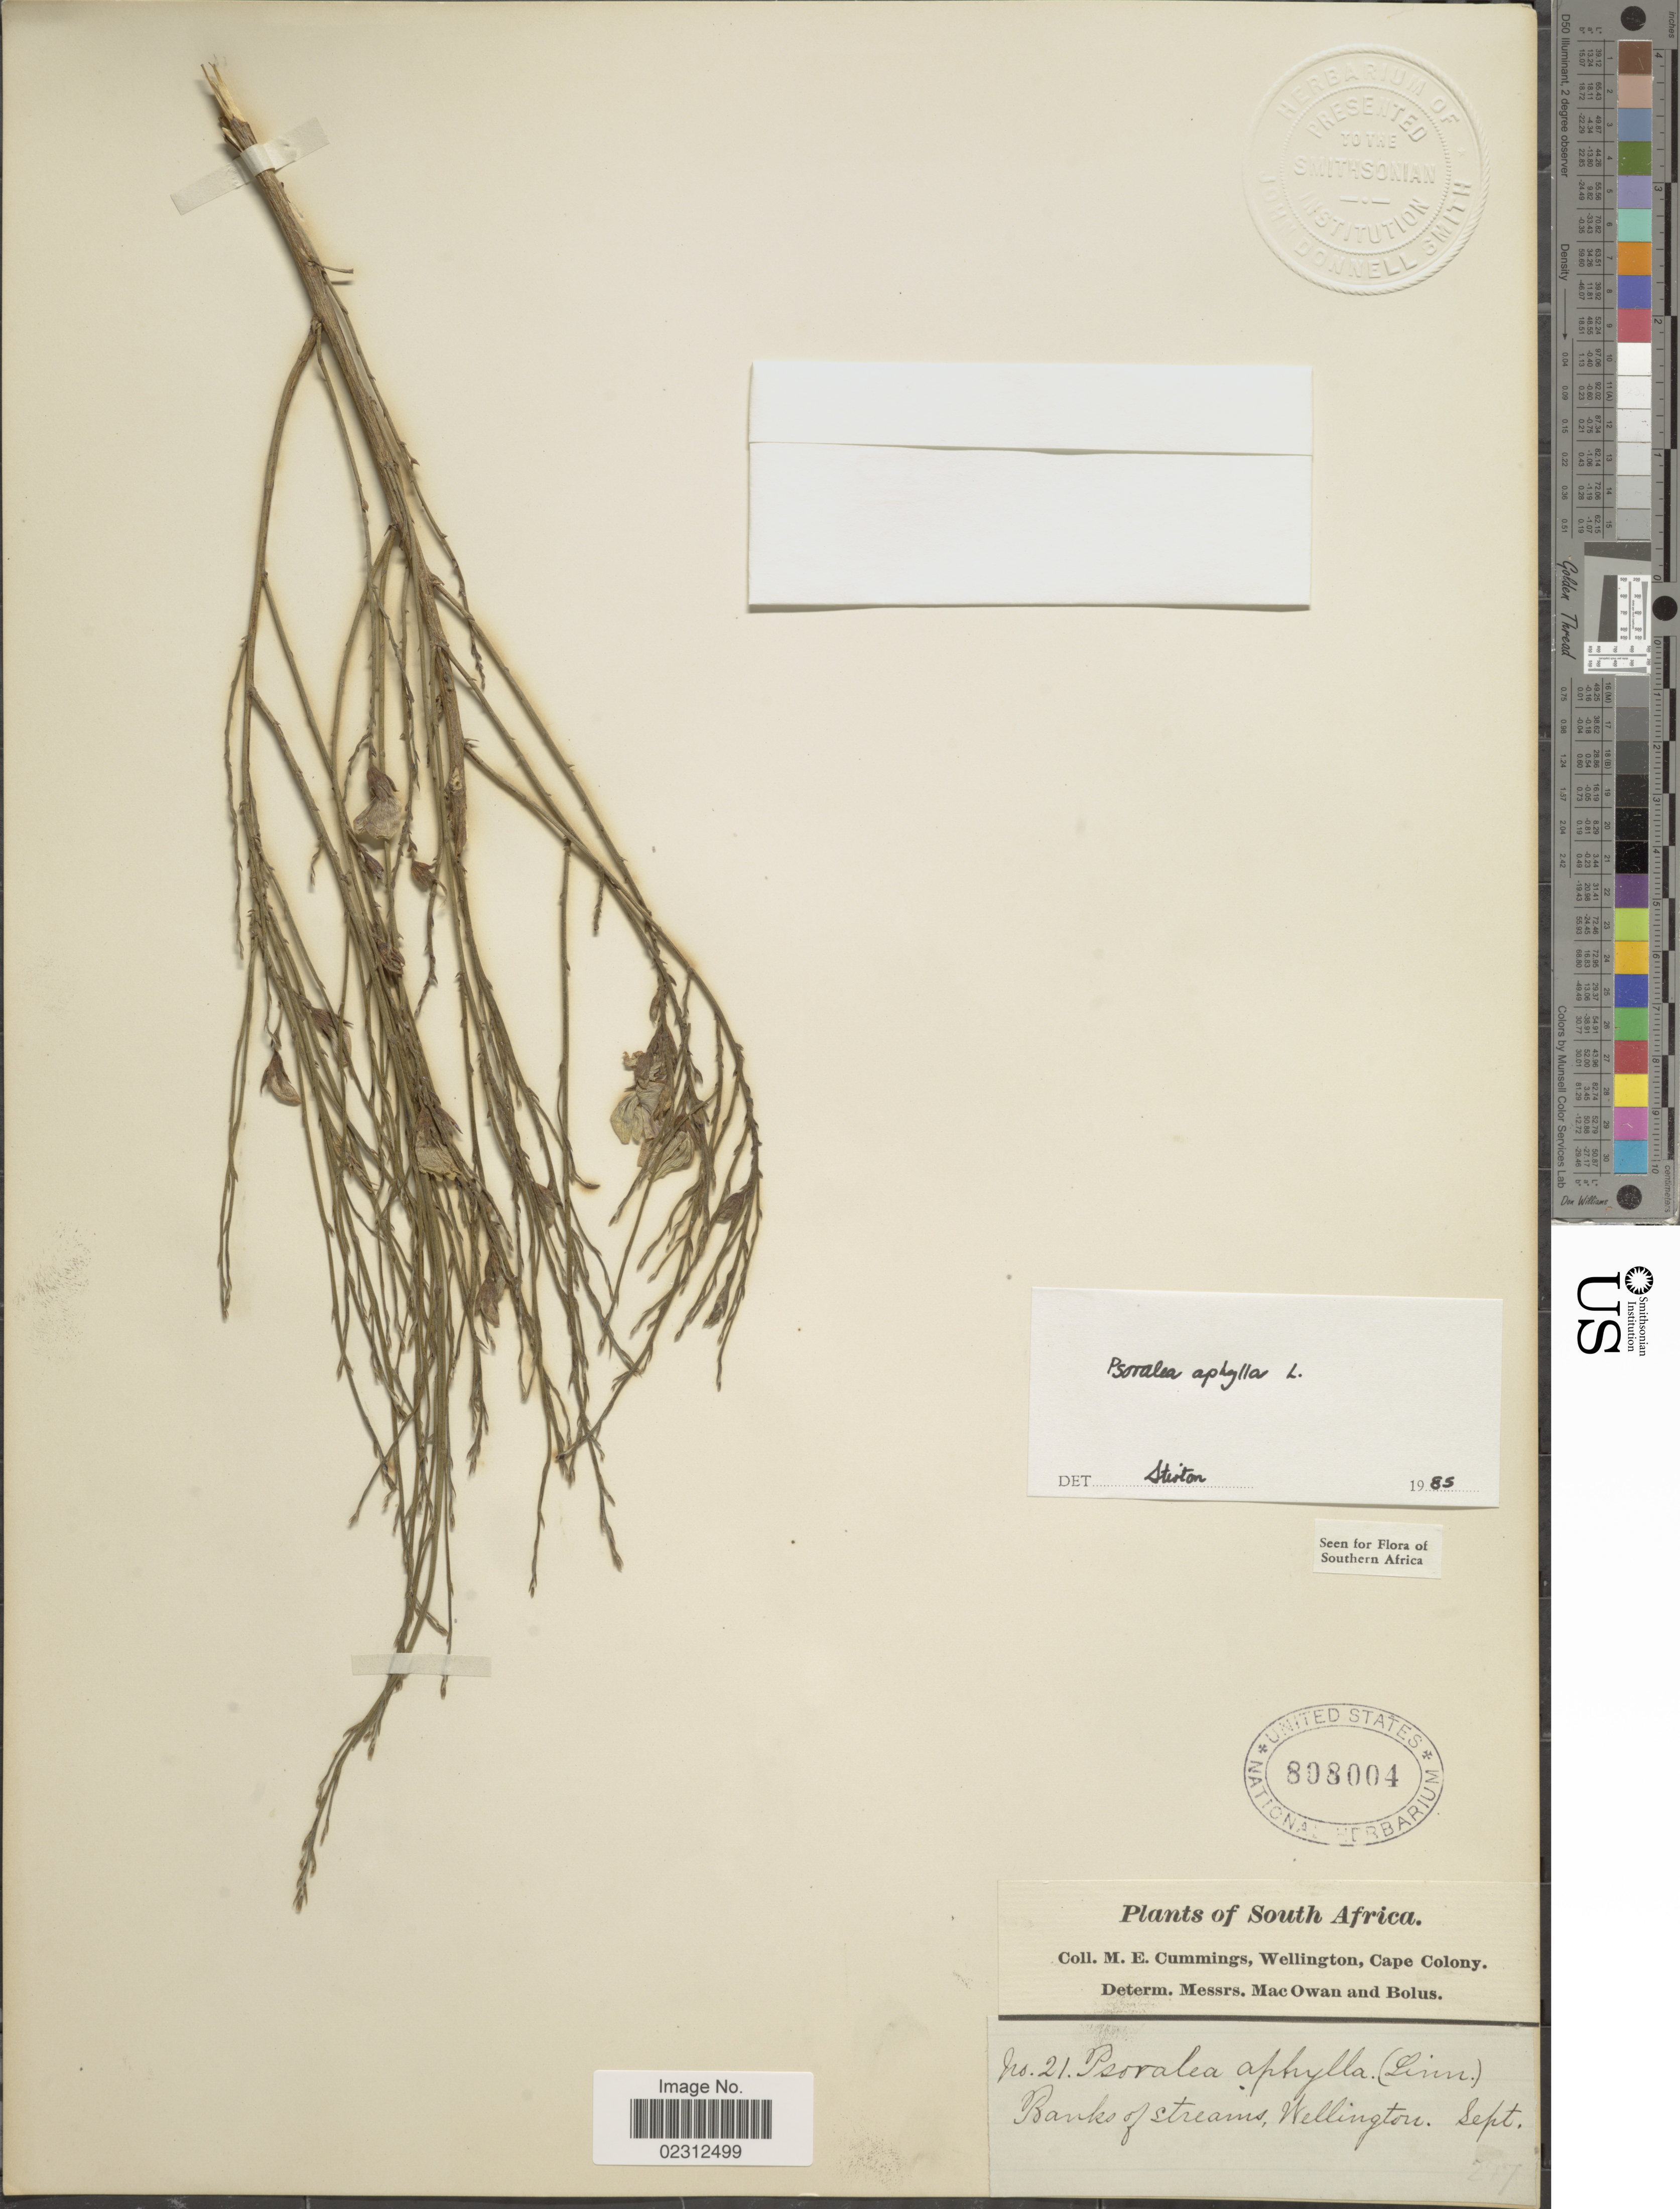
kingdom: Plantae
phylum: Tracheophyta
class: Magnoliopsida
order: Fabales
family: Fabaceae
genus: Psoralea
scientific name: Psoralea aphylla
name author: L.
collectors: M. E. Cummings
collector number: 21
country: South Africa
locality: Banks of streams, Wellington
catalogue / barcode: US 808004